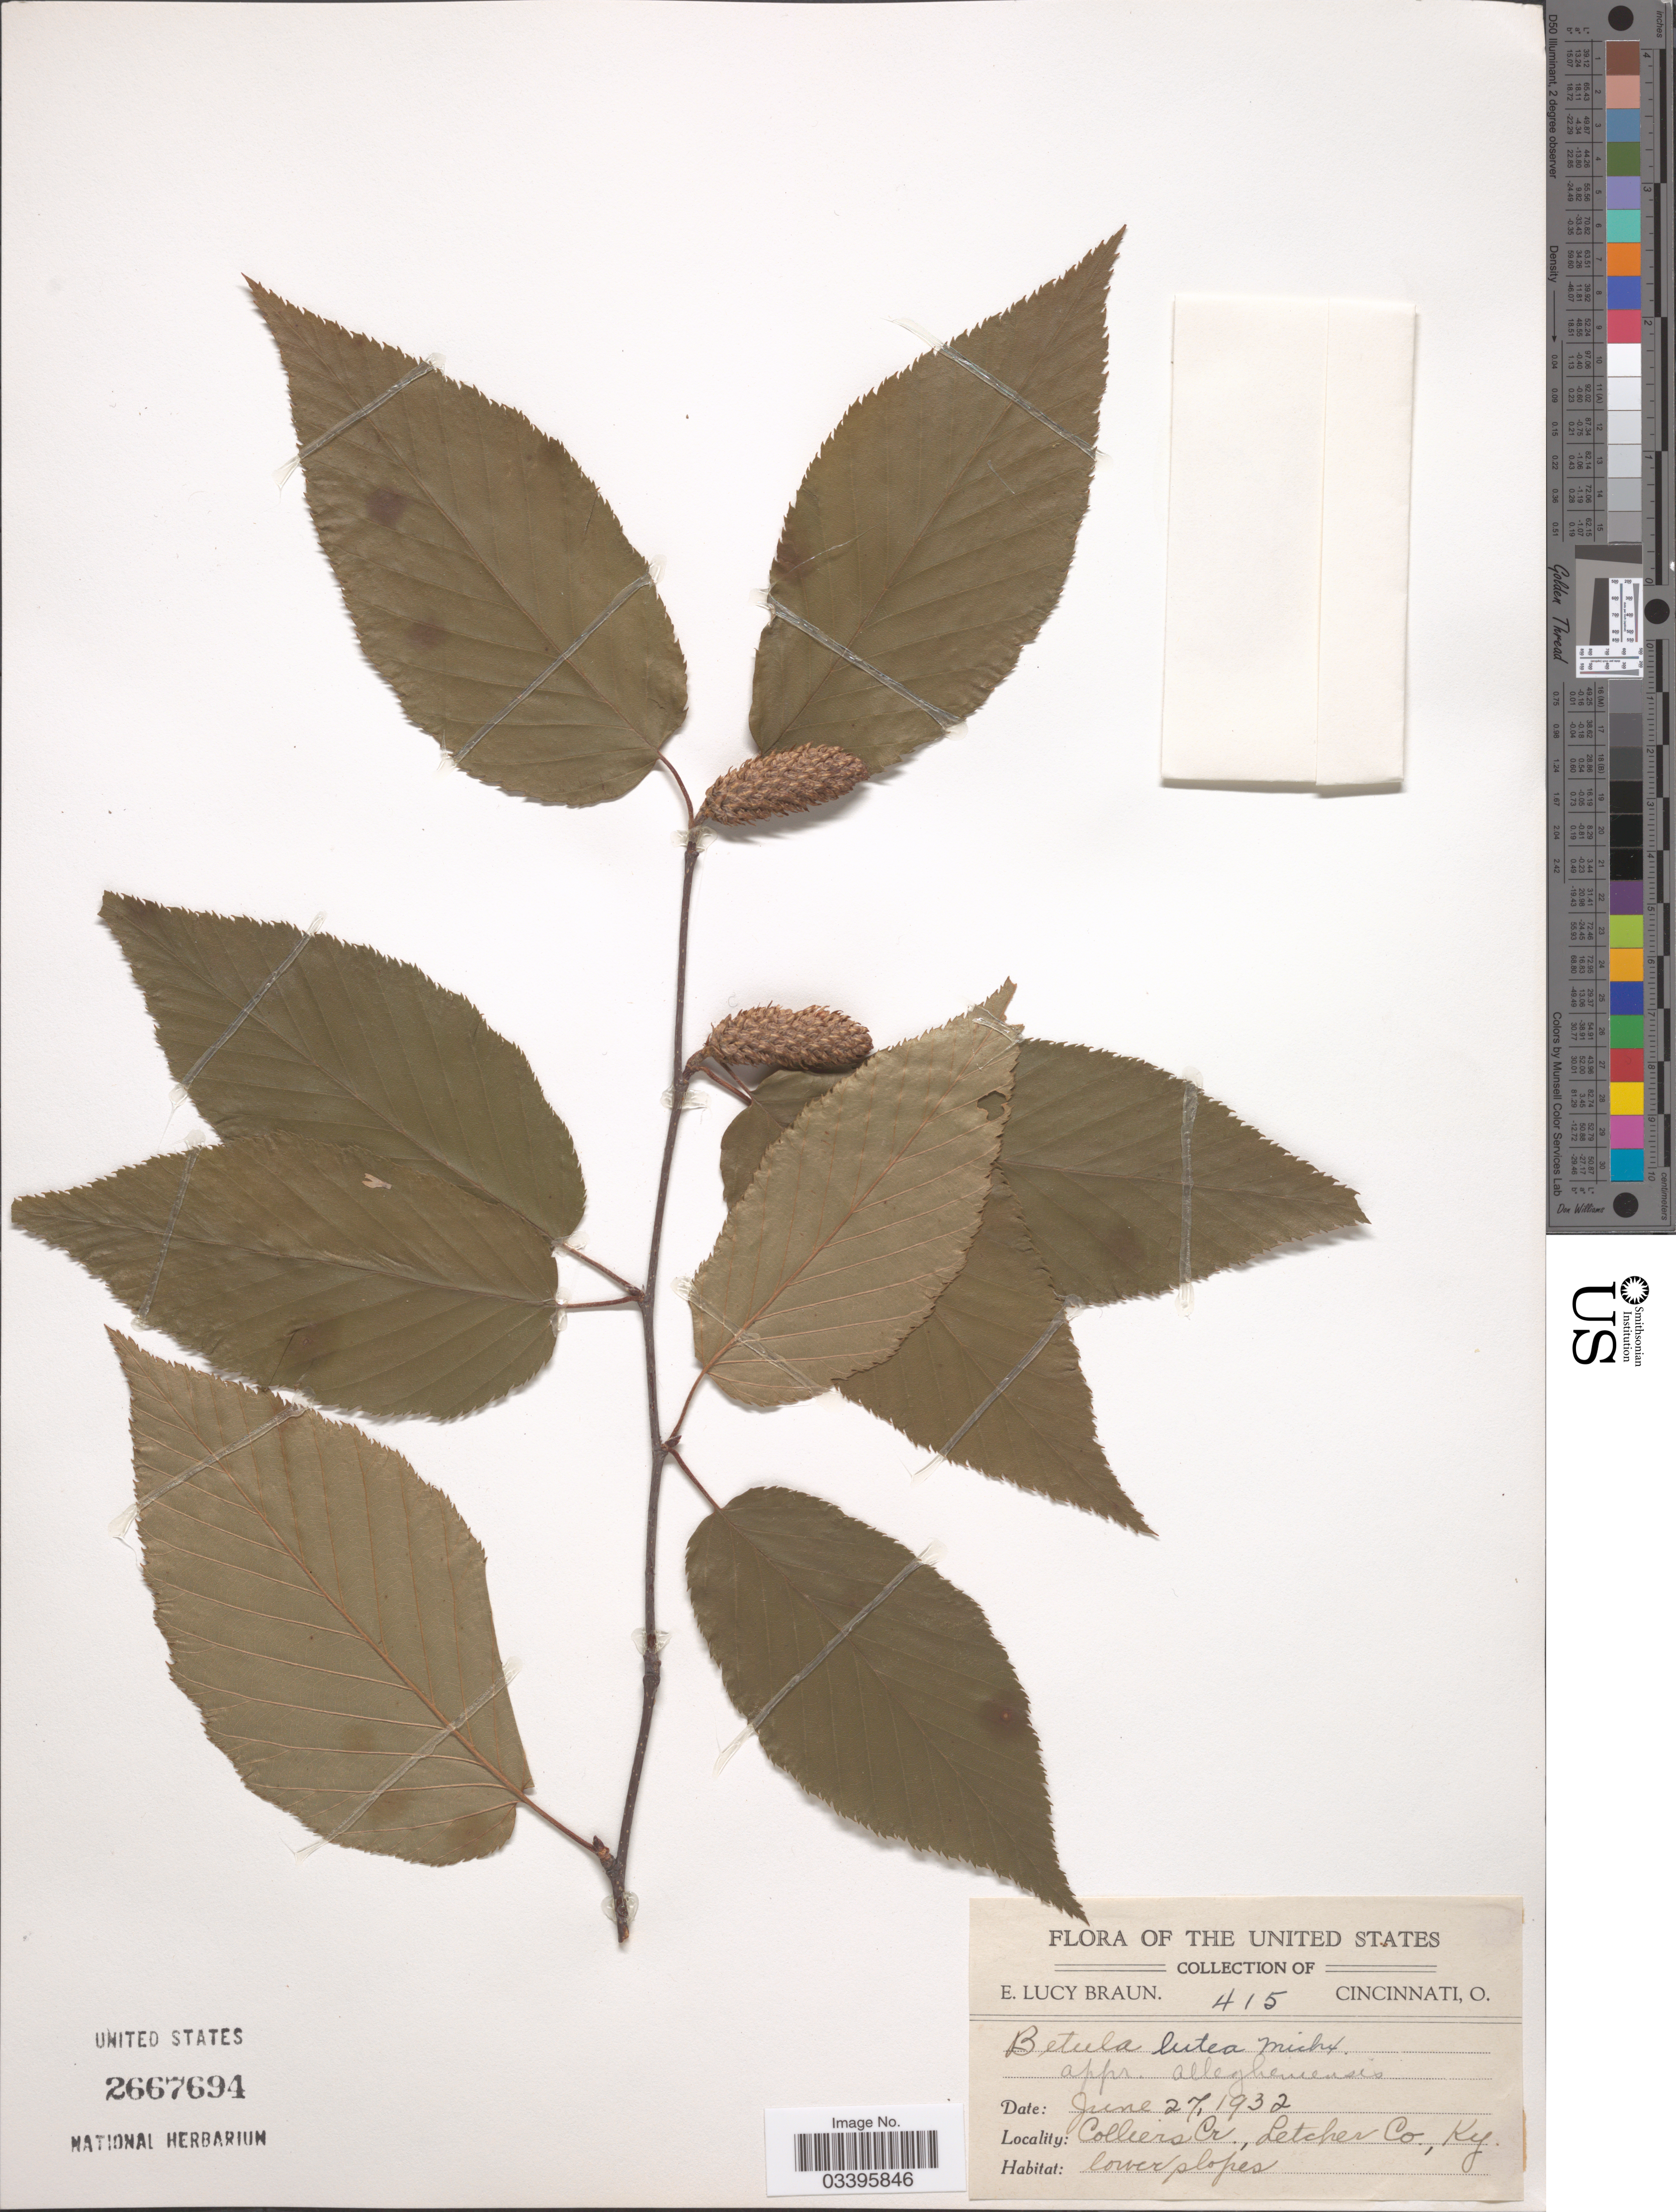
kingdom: Plantae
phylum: Tracheophyta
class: Magnoliopsida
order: Fagales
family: Betulaceae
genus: Betula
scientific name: Betula lutea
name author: F. Michx.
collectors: E. L. Braun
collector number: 415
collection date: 1932-06-27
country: United States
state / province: Kentucky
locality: Colliers Cr., Letcher Co.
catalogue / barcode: US 2667694